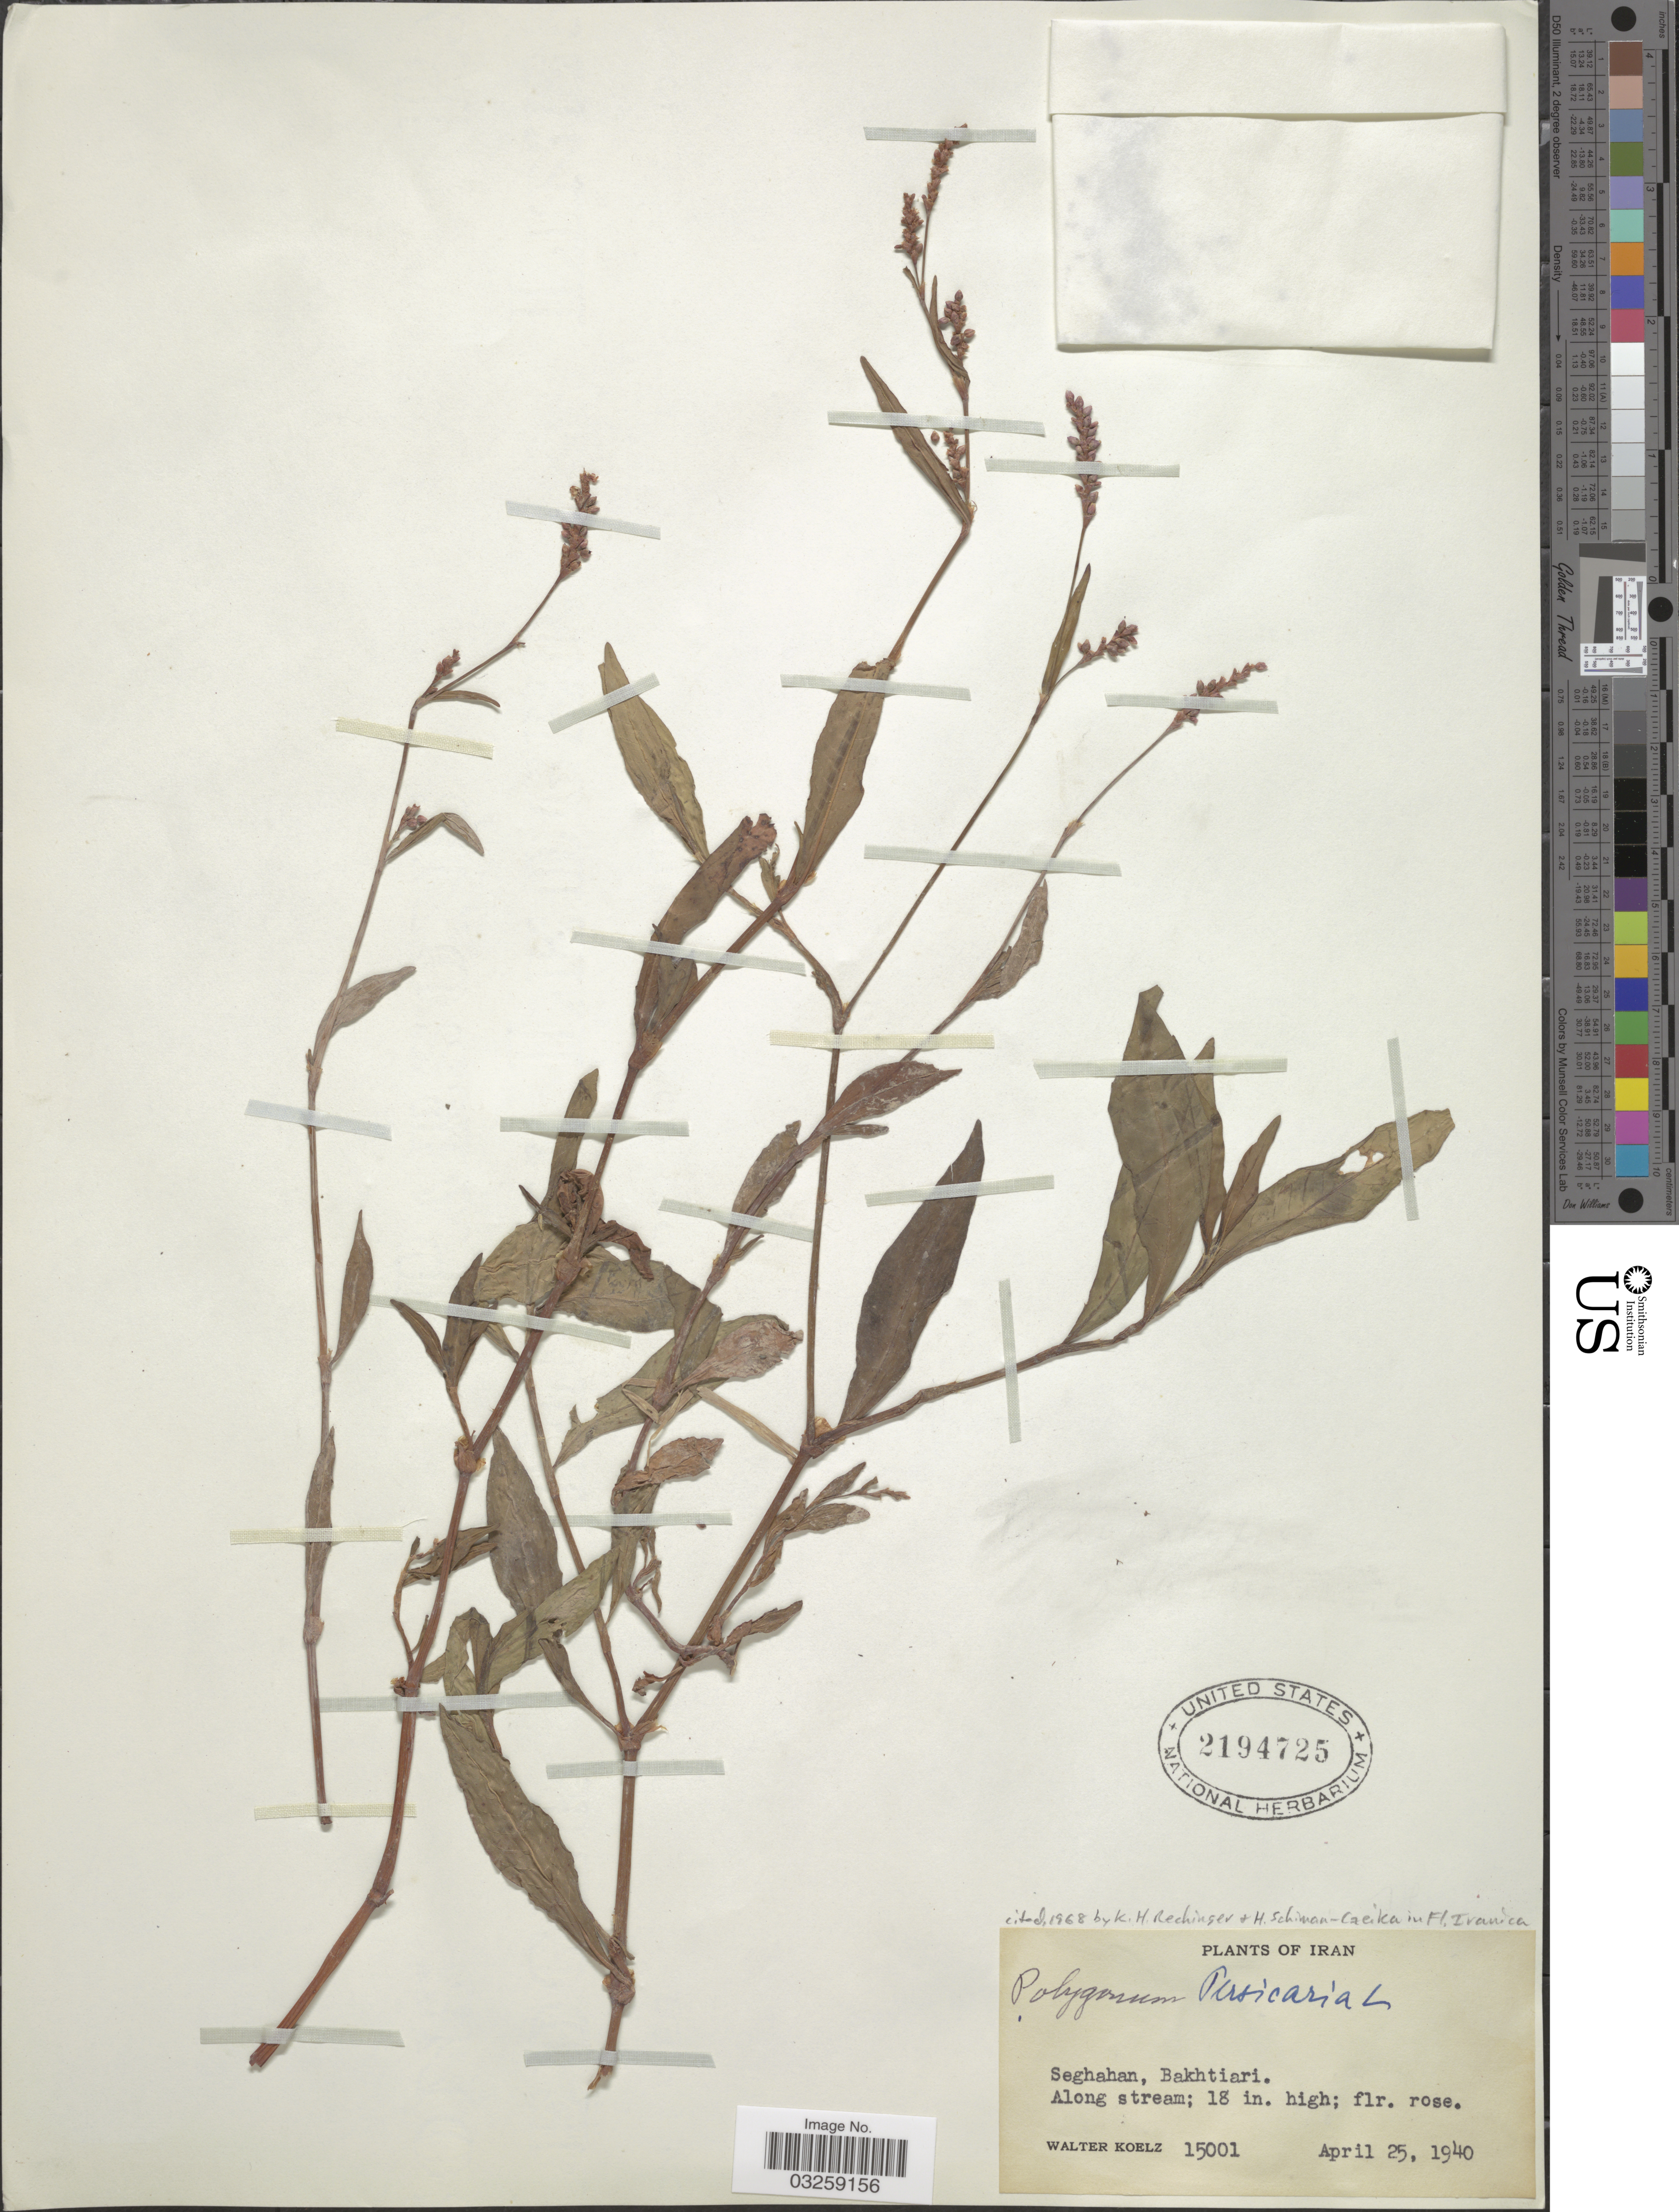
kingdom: Plantae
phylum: Tracheophyta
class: Magnoliopsida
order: Caryophyllales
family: Polygonaceae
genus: Polygonum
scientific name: Polygonum persicaria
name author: L.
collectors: W. N. Koelz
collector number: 15001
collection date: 1940-04-25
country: Iran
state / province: Chahar Mahaal and Bakhtiari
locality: Seghahan, Bakhtiari. Along stream.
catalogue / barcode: US 2194725